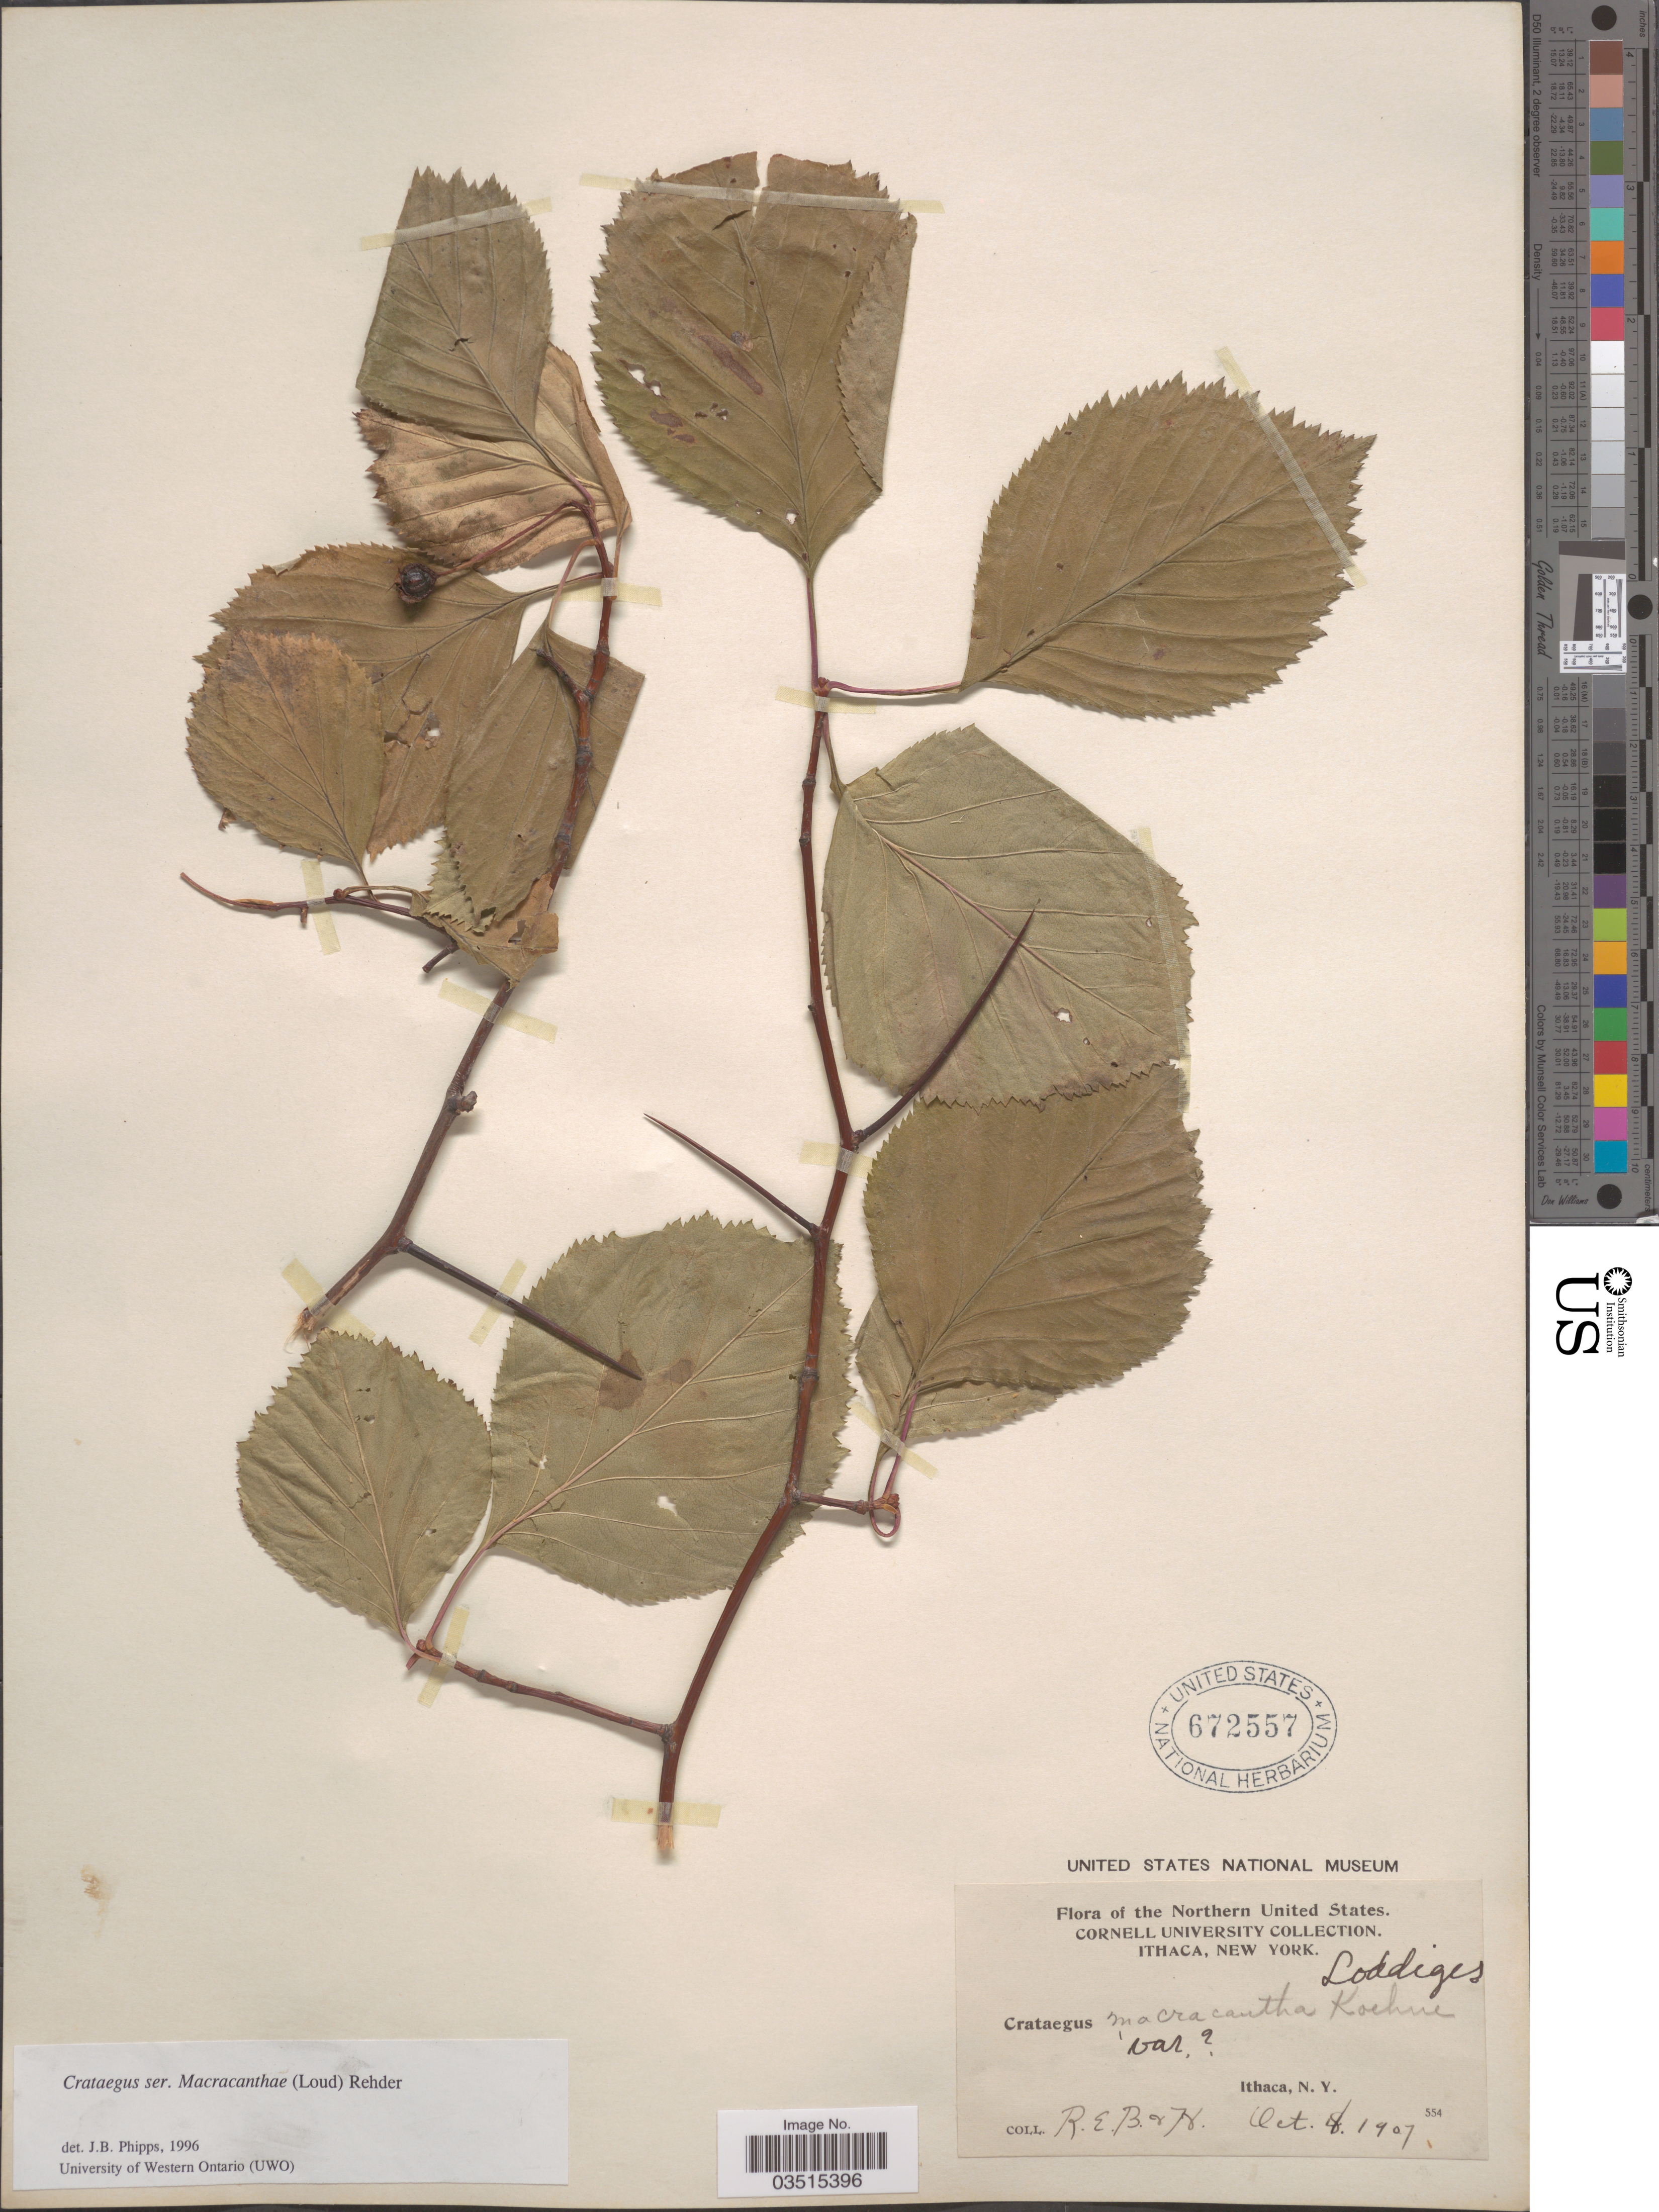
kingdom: Plantae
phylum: Tracheophyta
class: Magnoliopsida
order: Rosales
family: Rosaceae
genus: Crataegus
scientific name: Crataegus macracantha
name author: (Lindl.) Lodd. ex Loudon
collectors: R.E.B. & H.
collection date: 1907-10-06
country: United States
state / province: New York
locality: The Northern United States. Ithaca.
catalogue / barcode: US 672557